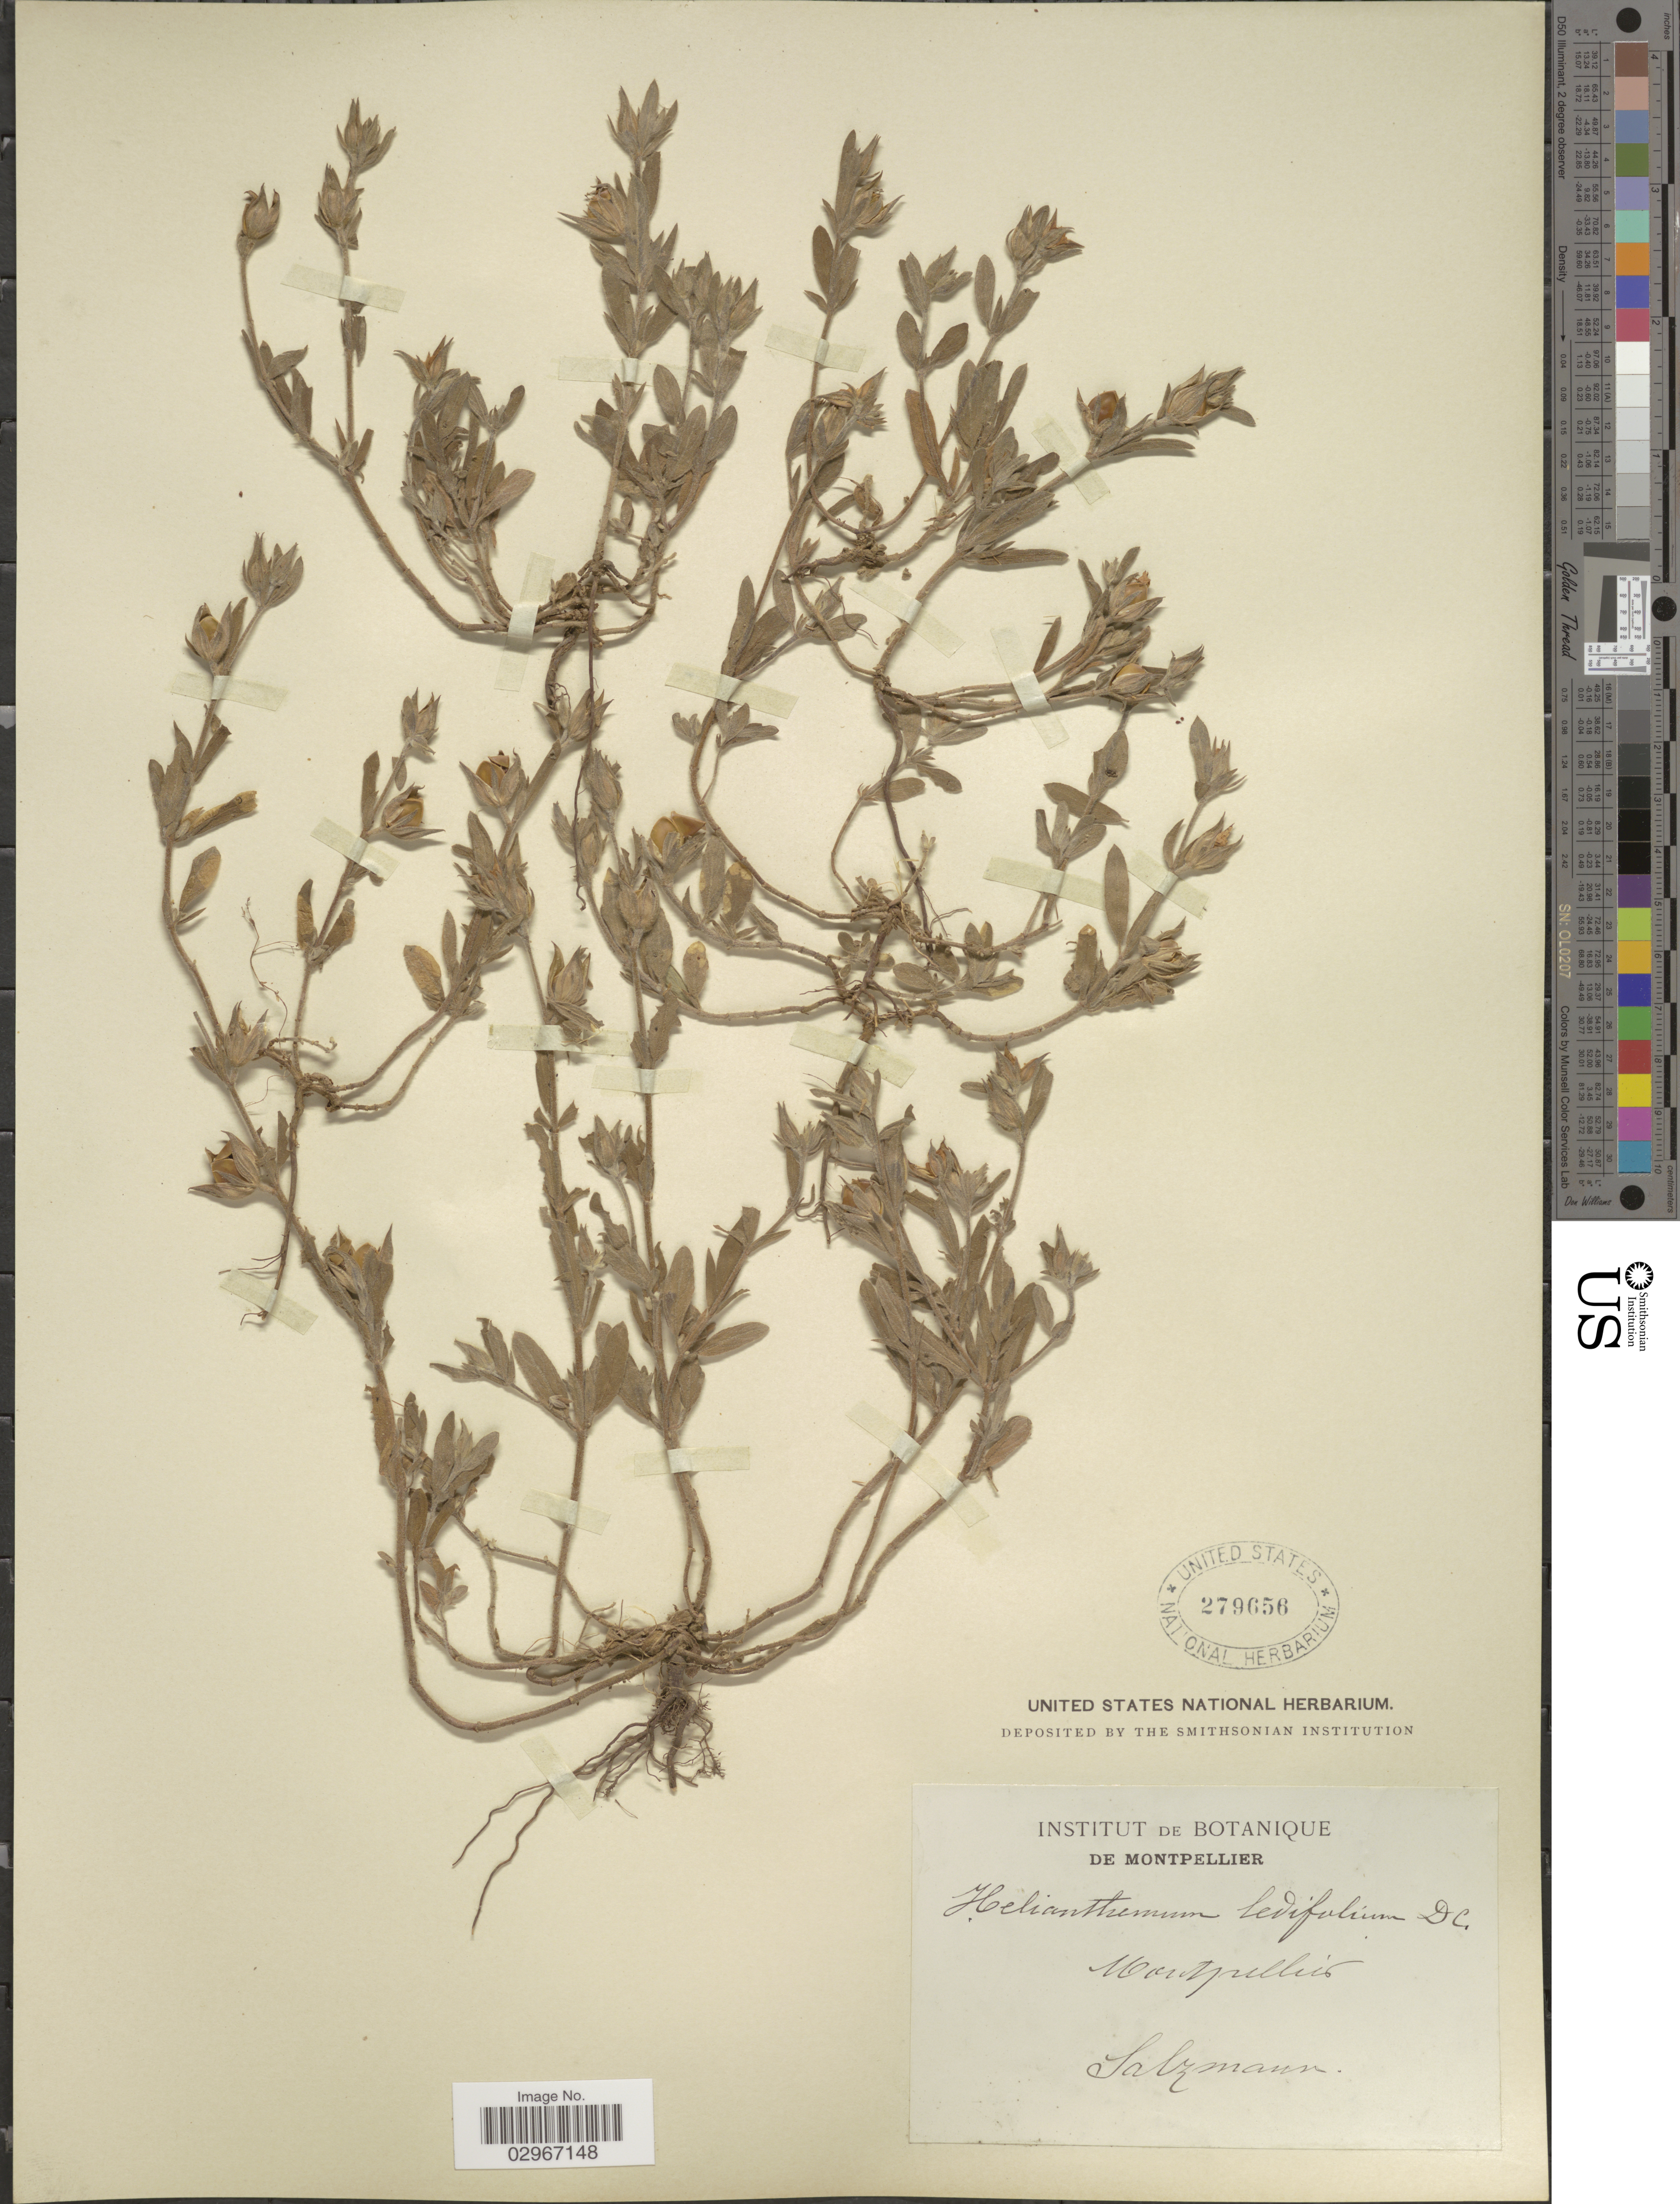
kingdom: Plantae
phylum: Tracheophyta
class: Magnoliopsida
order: Malvales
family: Cistaceae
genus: Helianthemum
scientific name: Helianthemum ledifolium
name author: (L.) Mill.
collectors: -- Salzmann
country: France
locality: Montpellier.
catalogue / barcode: US 279656